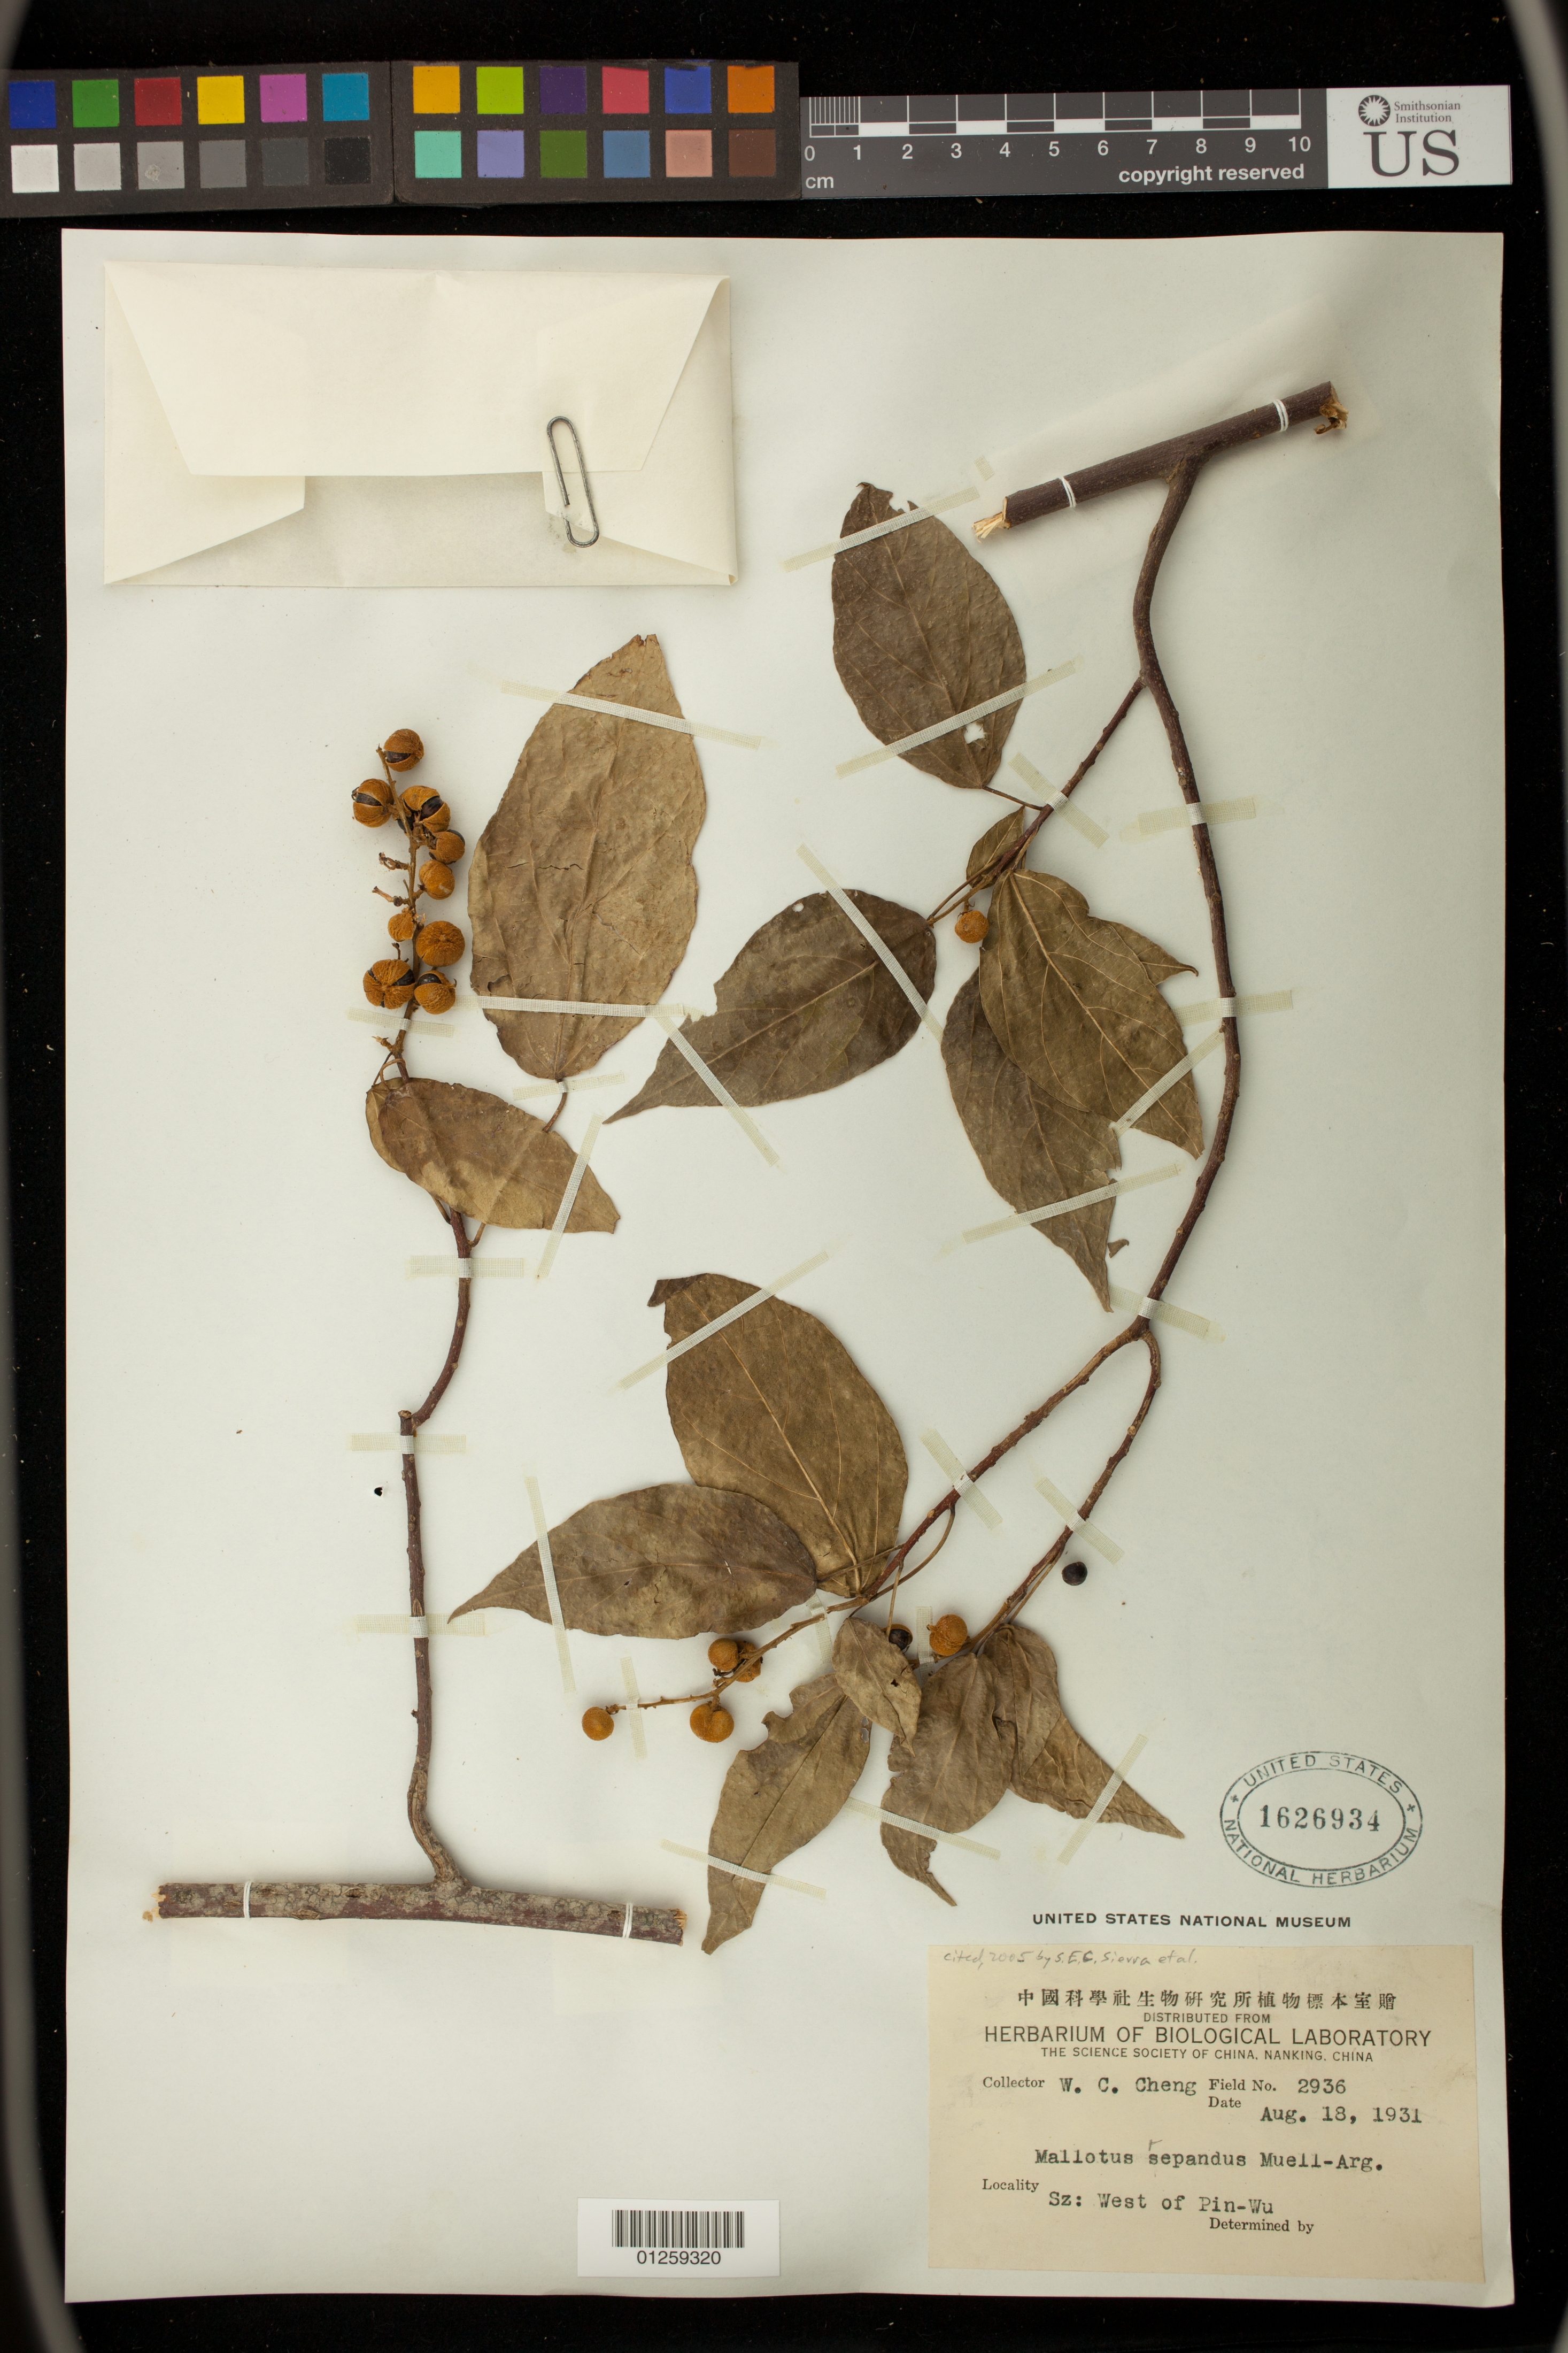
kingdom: Plantae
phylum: Tracheophyta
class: Magnoliopsida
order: Malpighiales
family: Euphorbiaceae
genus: Mallotus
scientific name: Mallotus repandus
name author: (Rottler) Müll. Arg.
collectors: W. C. Cheng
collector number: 2936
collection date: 1931-08-18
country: China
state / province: Sichuan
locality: West of Pin-Wu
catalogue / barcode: US 1626934